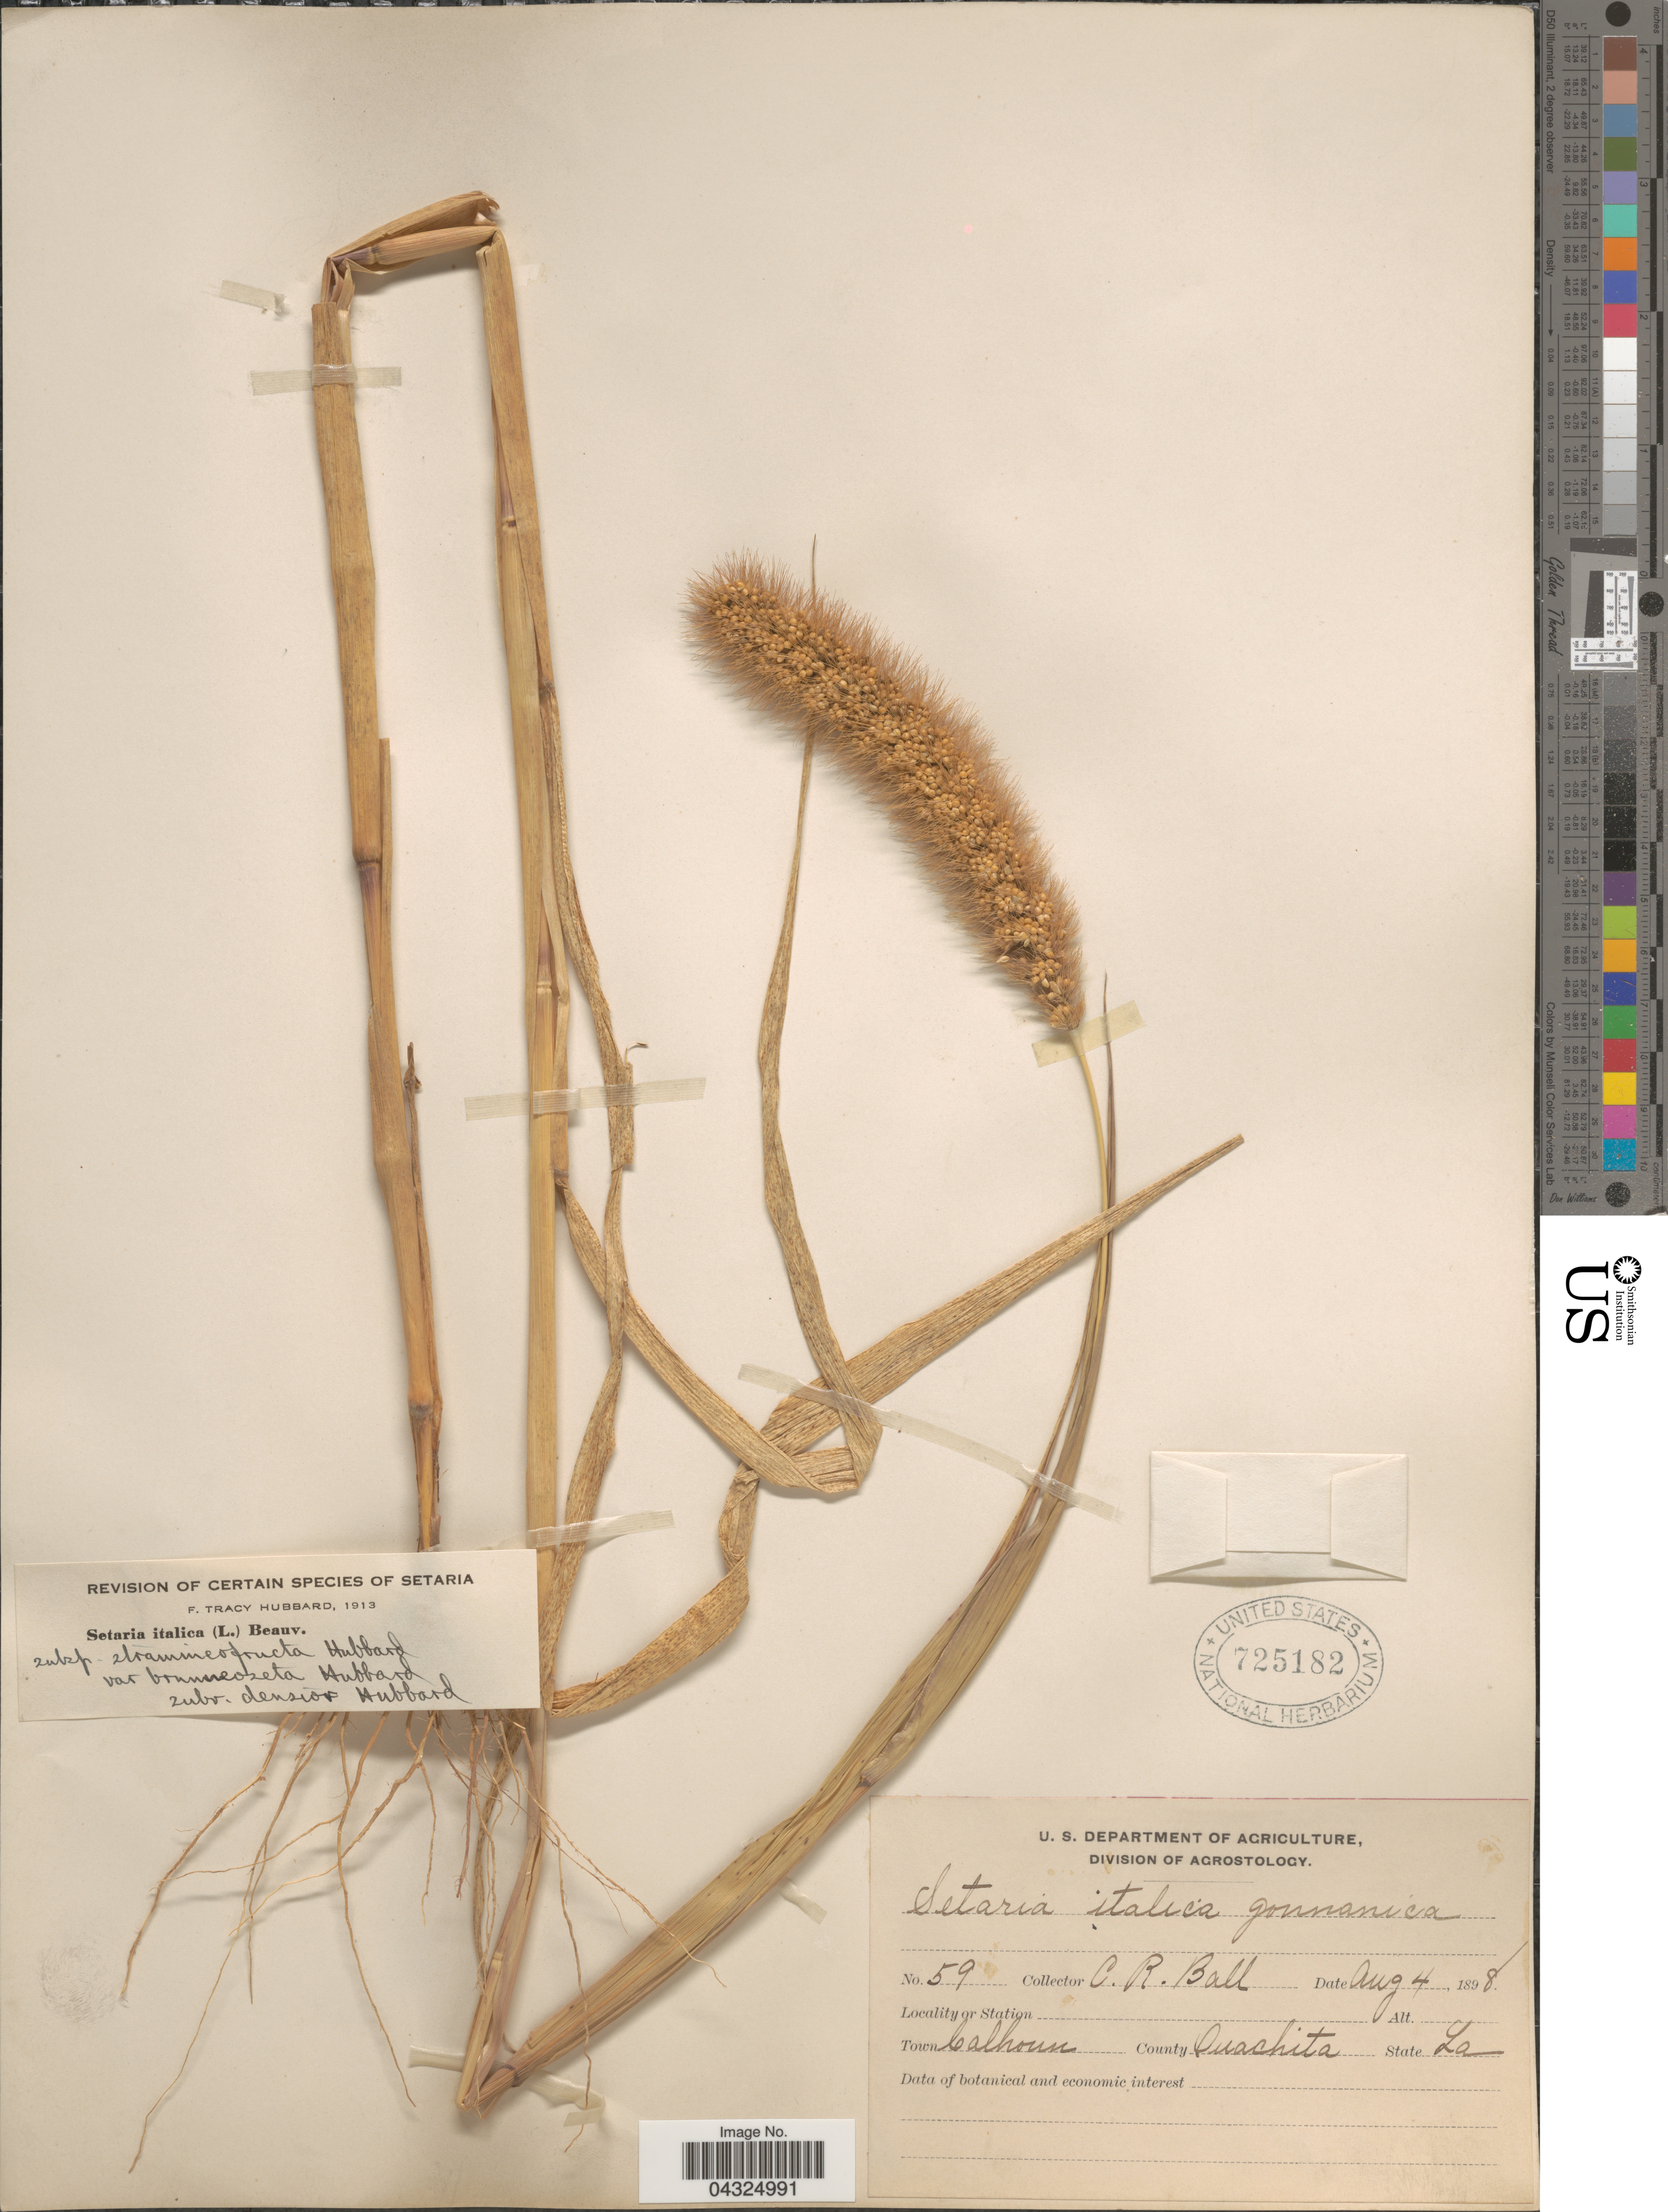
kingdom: Plantae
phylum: Tracheophyta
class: Liliopsida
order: Poales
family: Poaceae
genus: Setaria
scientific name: Setaria italica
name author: (L.) P. Beauv.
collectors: C. R. Ball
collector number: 59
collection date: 1898-08-04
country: United States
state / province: Louisiana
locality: Town Calhoun. County Quachita.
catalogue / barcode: US 725182